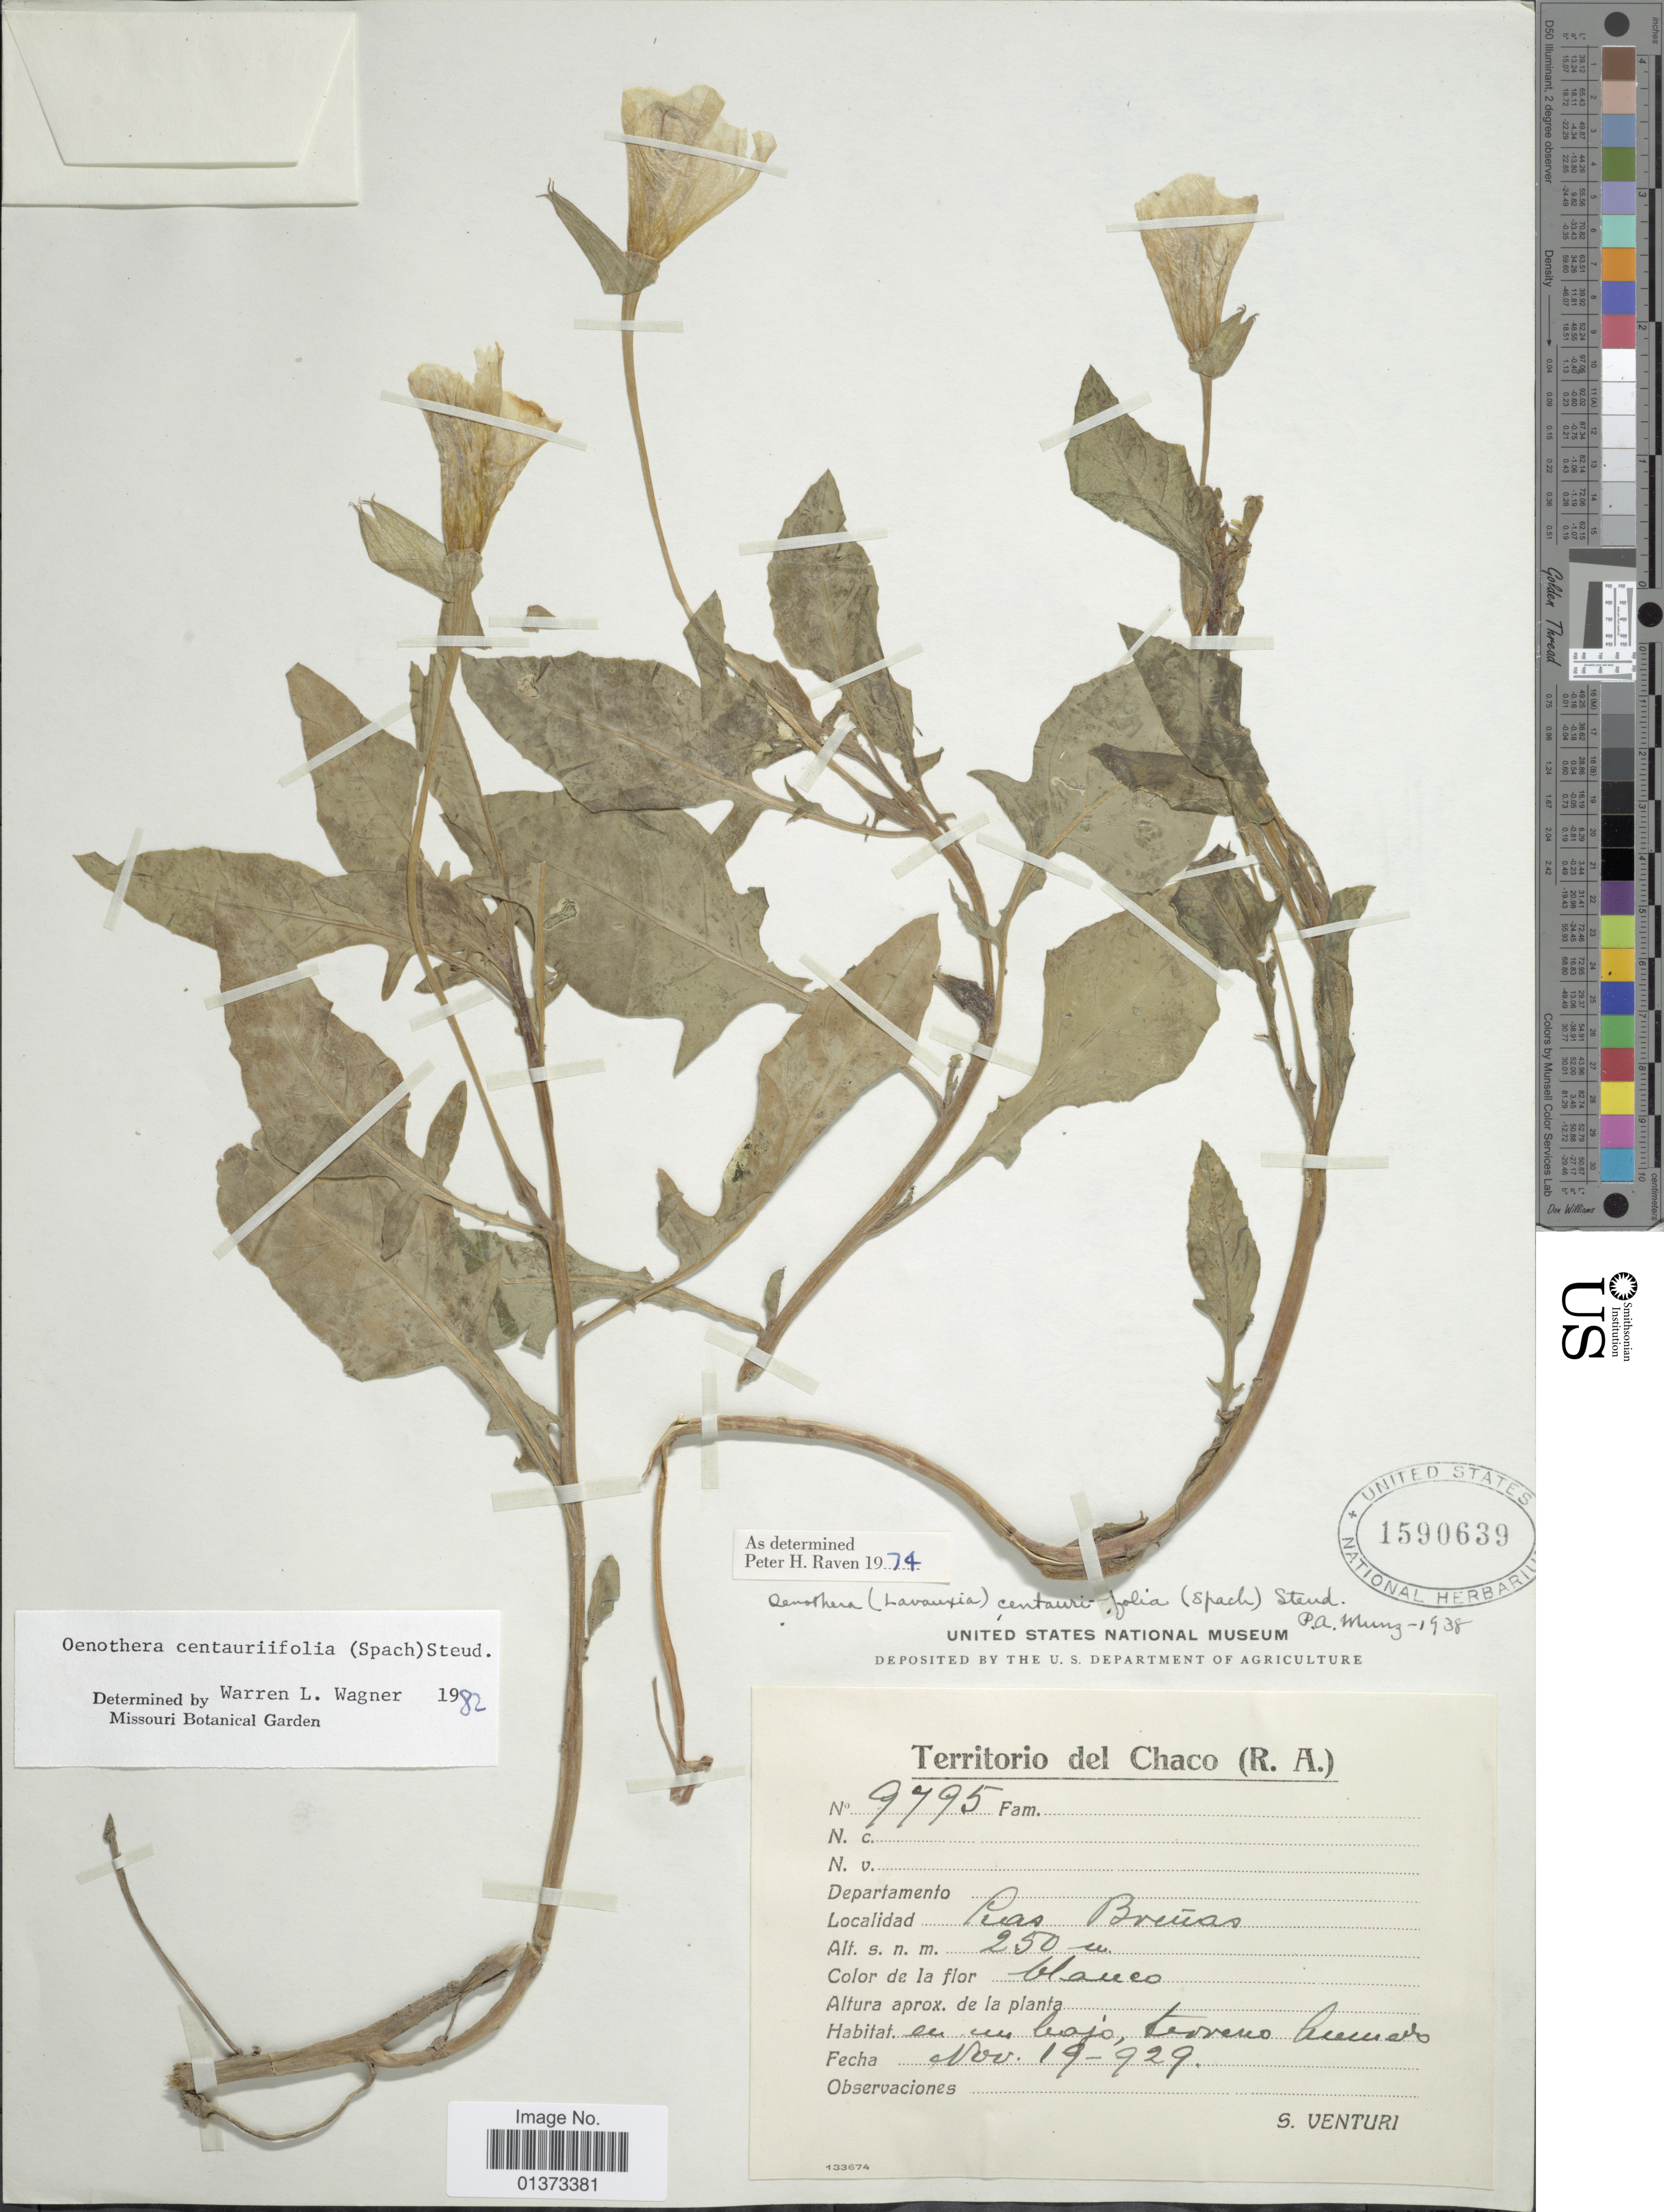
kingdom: Plantae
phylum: Tracheophyta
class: Magnoliopsida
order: Myrtales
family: Onagraceae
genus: Oenothera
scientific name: Oenothera centauriifolia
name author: (Spach) Steud.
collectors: S. Venturi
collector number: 9795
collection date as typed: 929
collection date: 1929-11-19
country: Argentina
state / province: Chaco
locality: Las Brenas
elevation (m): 250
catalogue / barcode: US 1590639